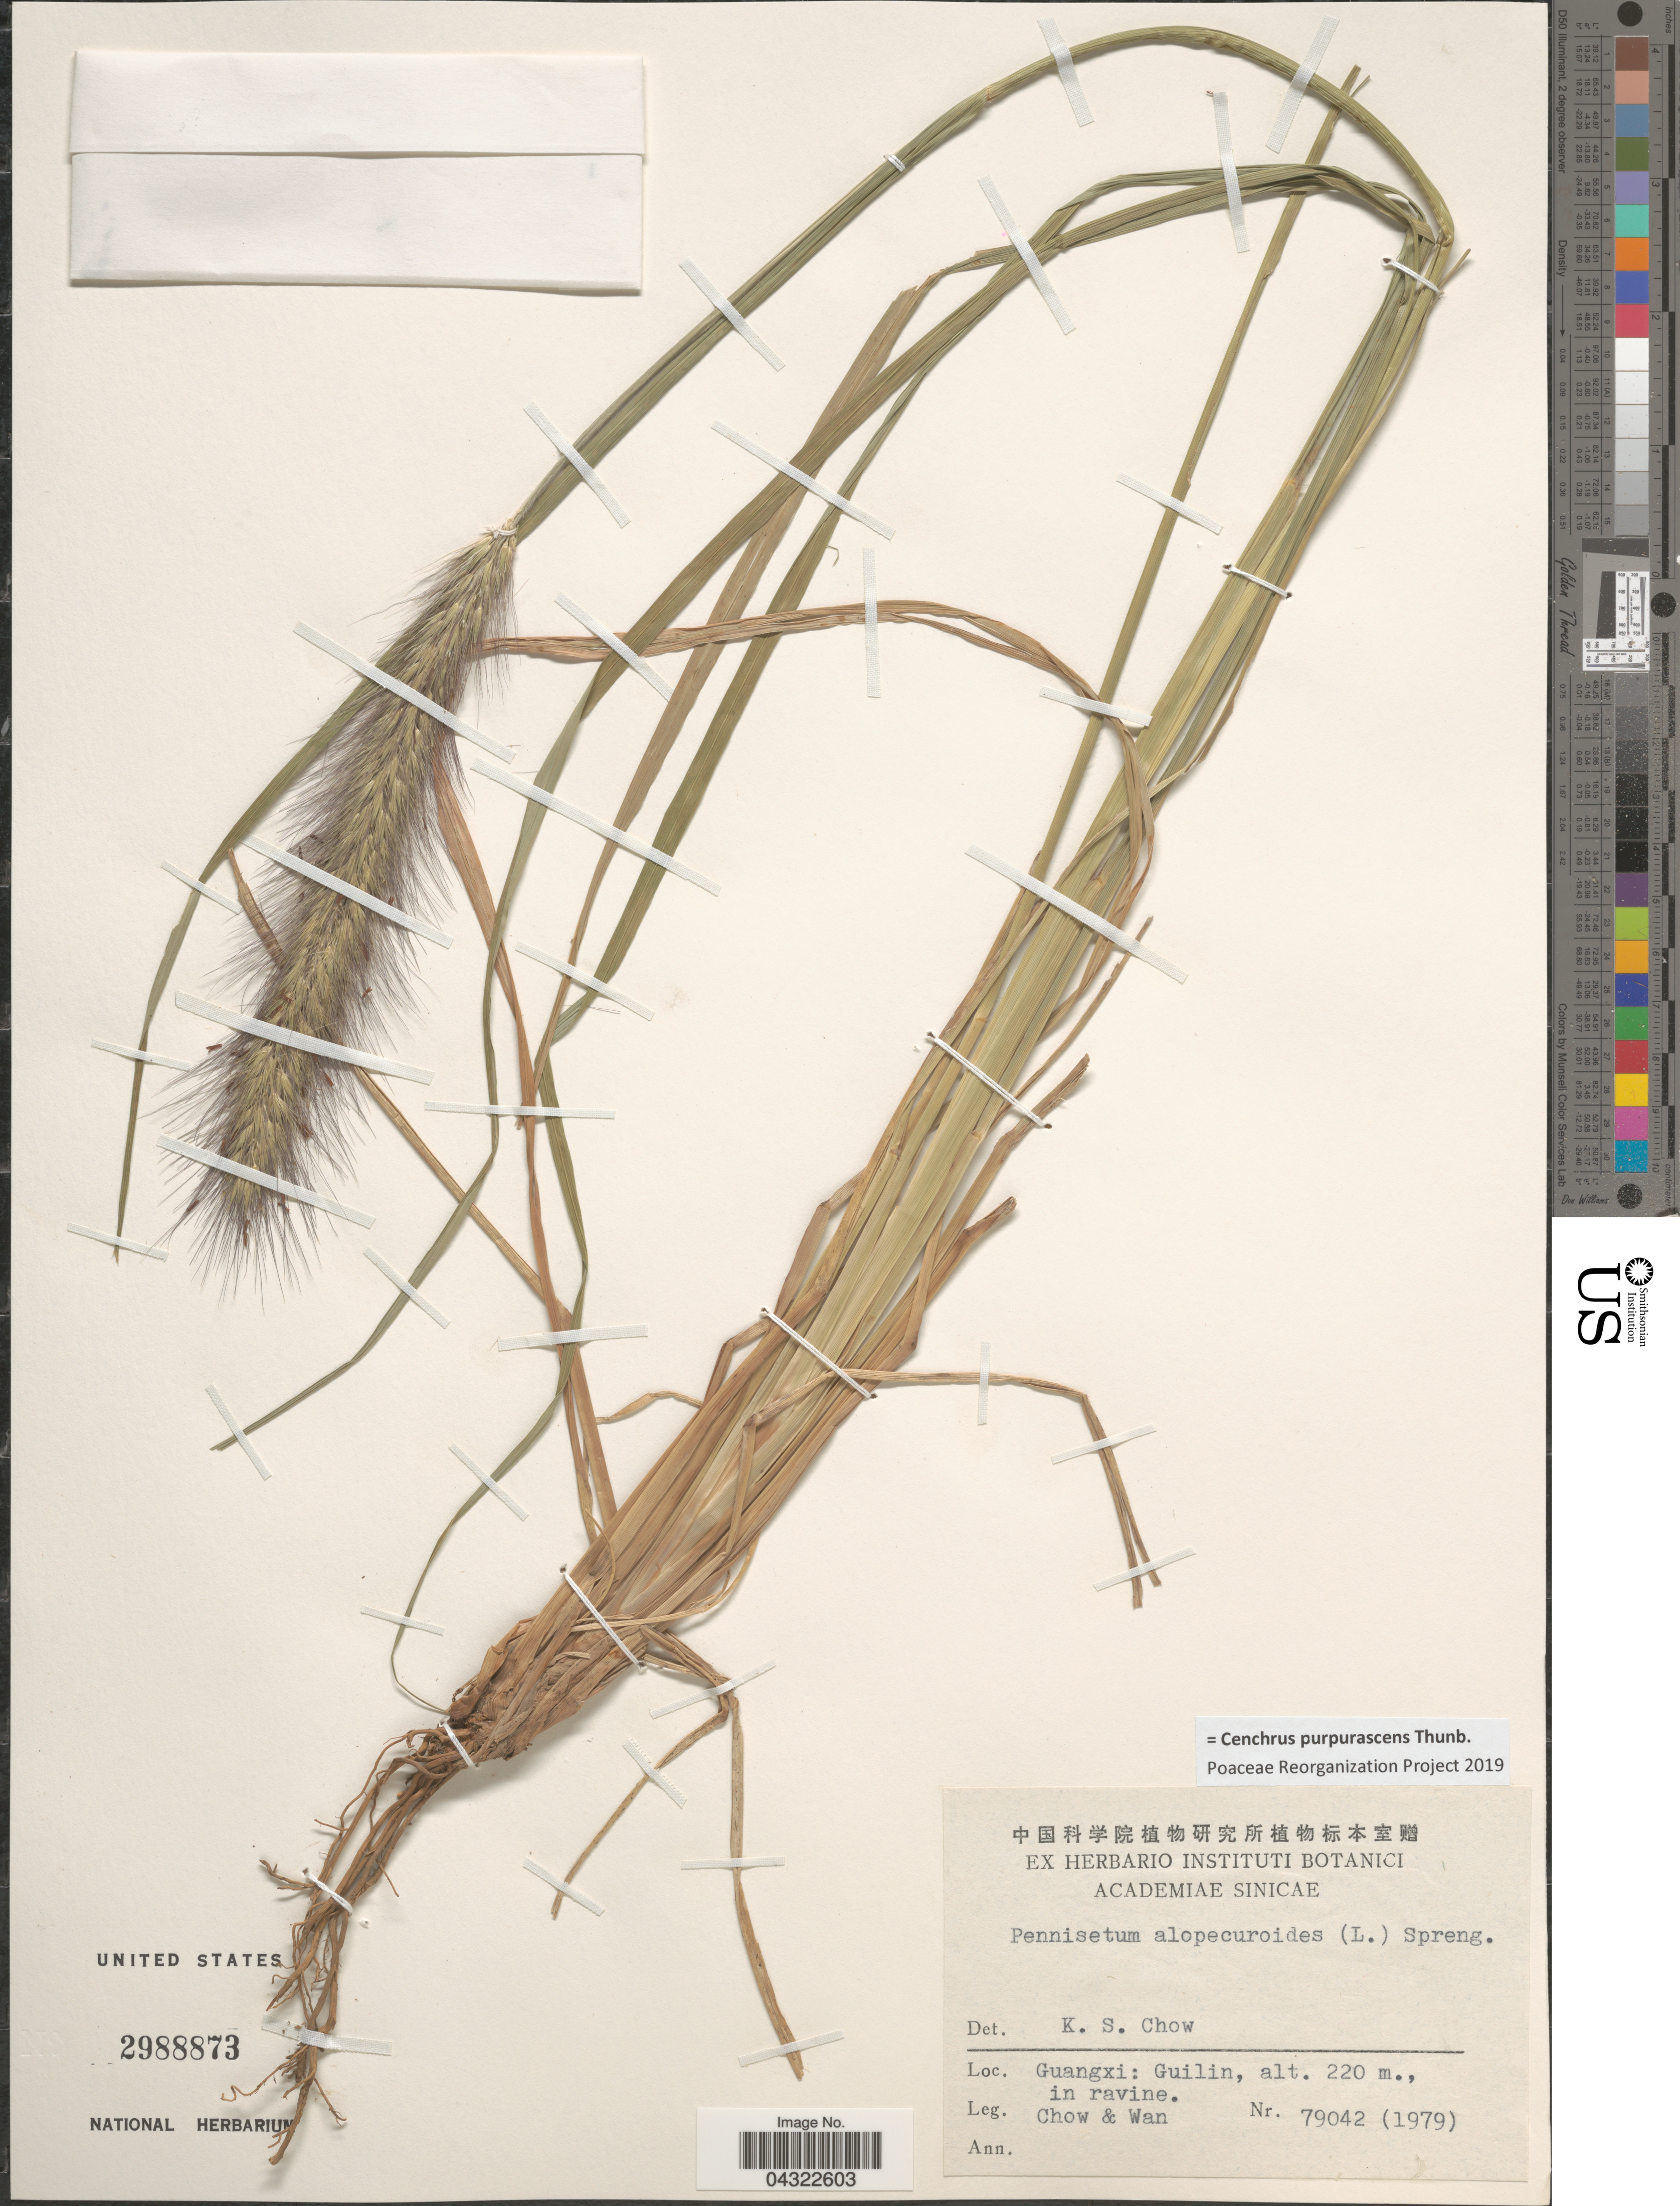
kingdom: Plantae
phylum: Tracheophyta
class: Liliopsida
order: Poales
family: Poaceae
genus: Cenchrus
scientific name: Cenchrus purpurascens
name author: Thunb.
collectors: Chow, -- & -. Wan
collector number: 79042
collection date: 1979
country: China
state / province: Guangxi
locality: Guilin, in ravine.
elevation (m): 220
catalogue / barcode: US 2988873